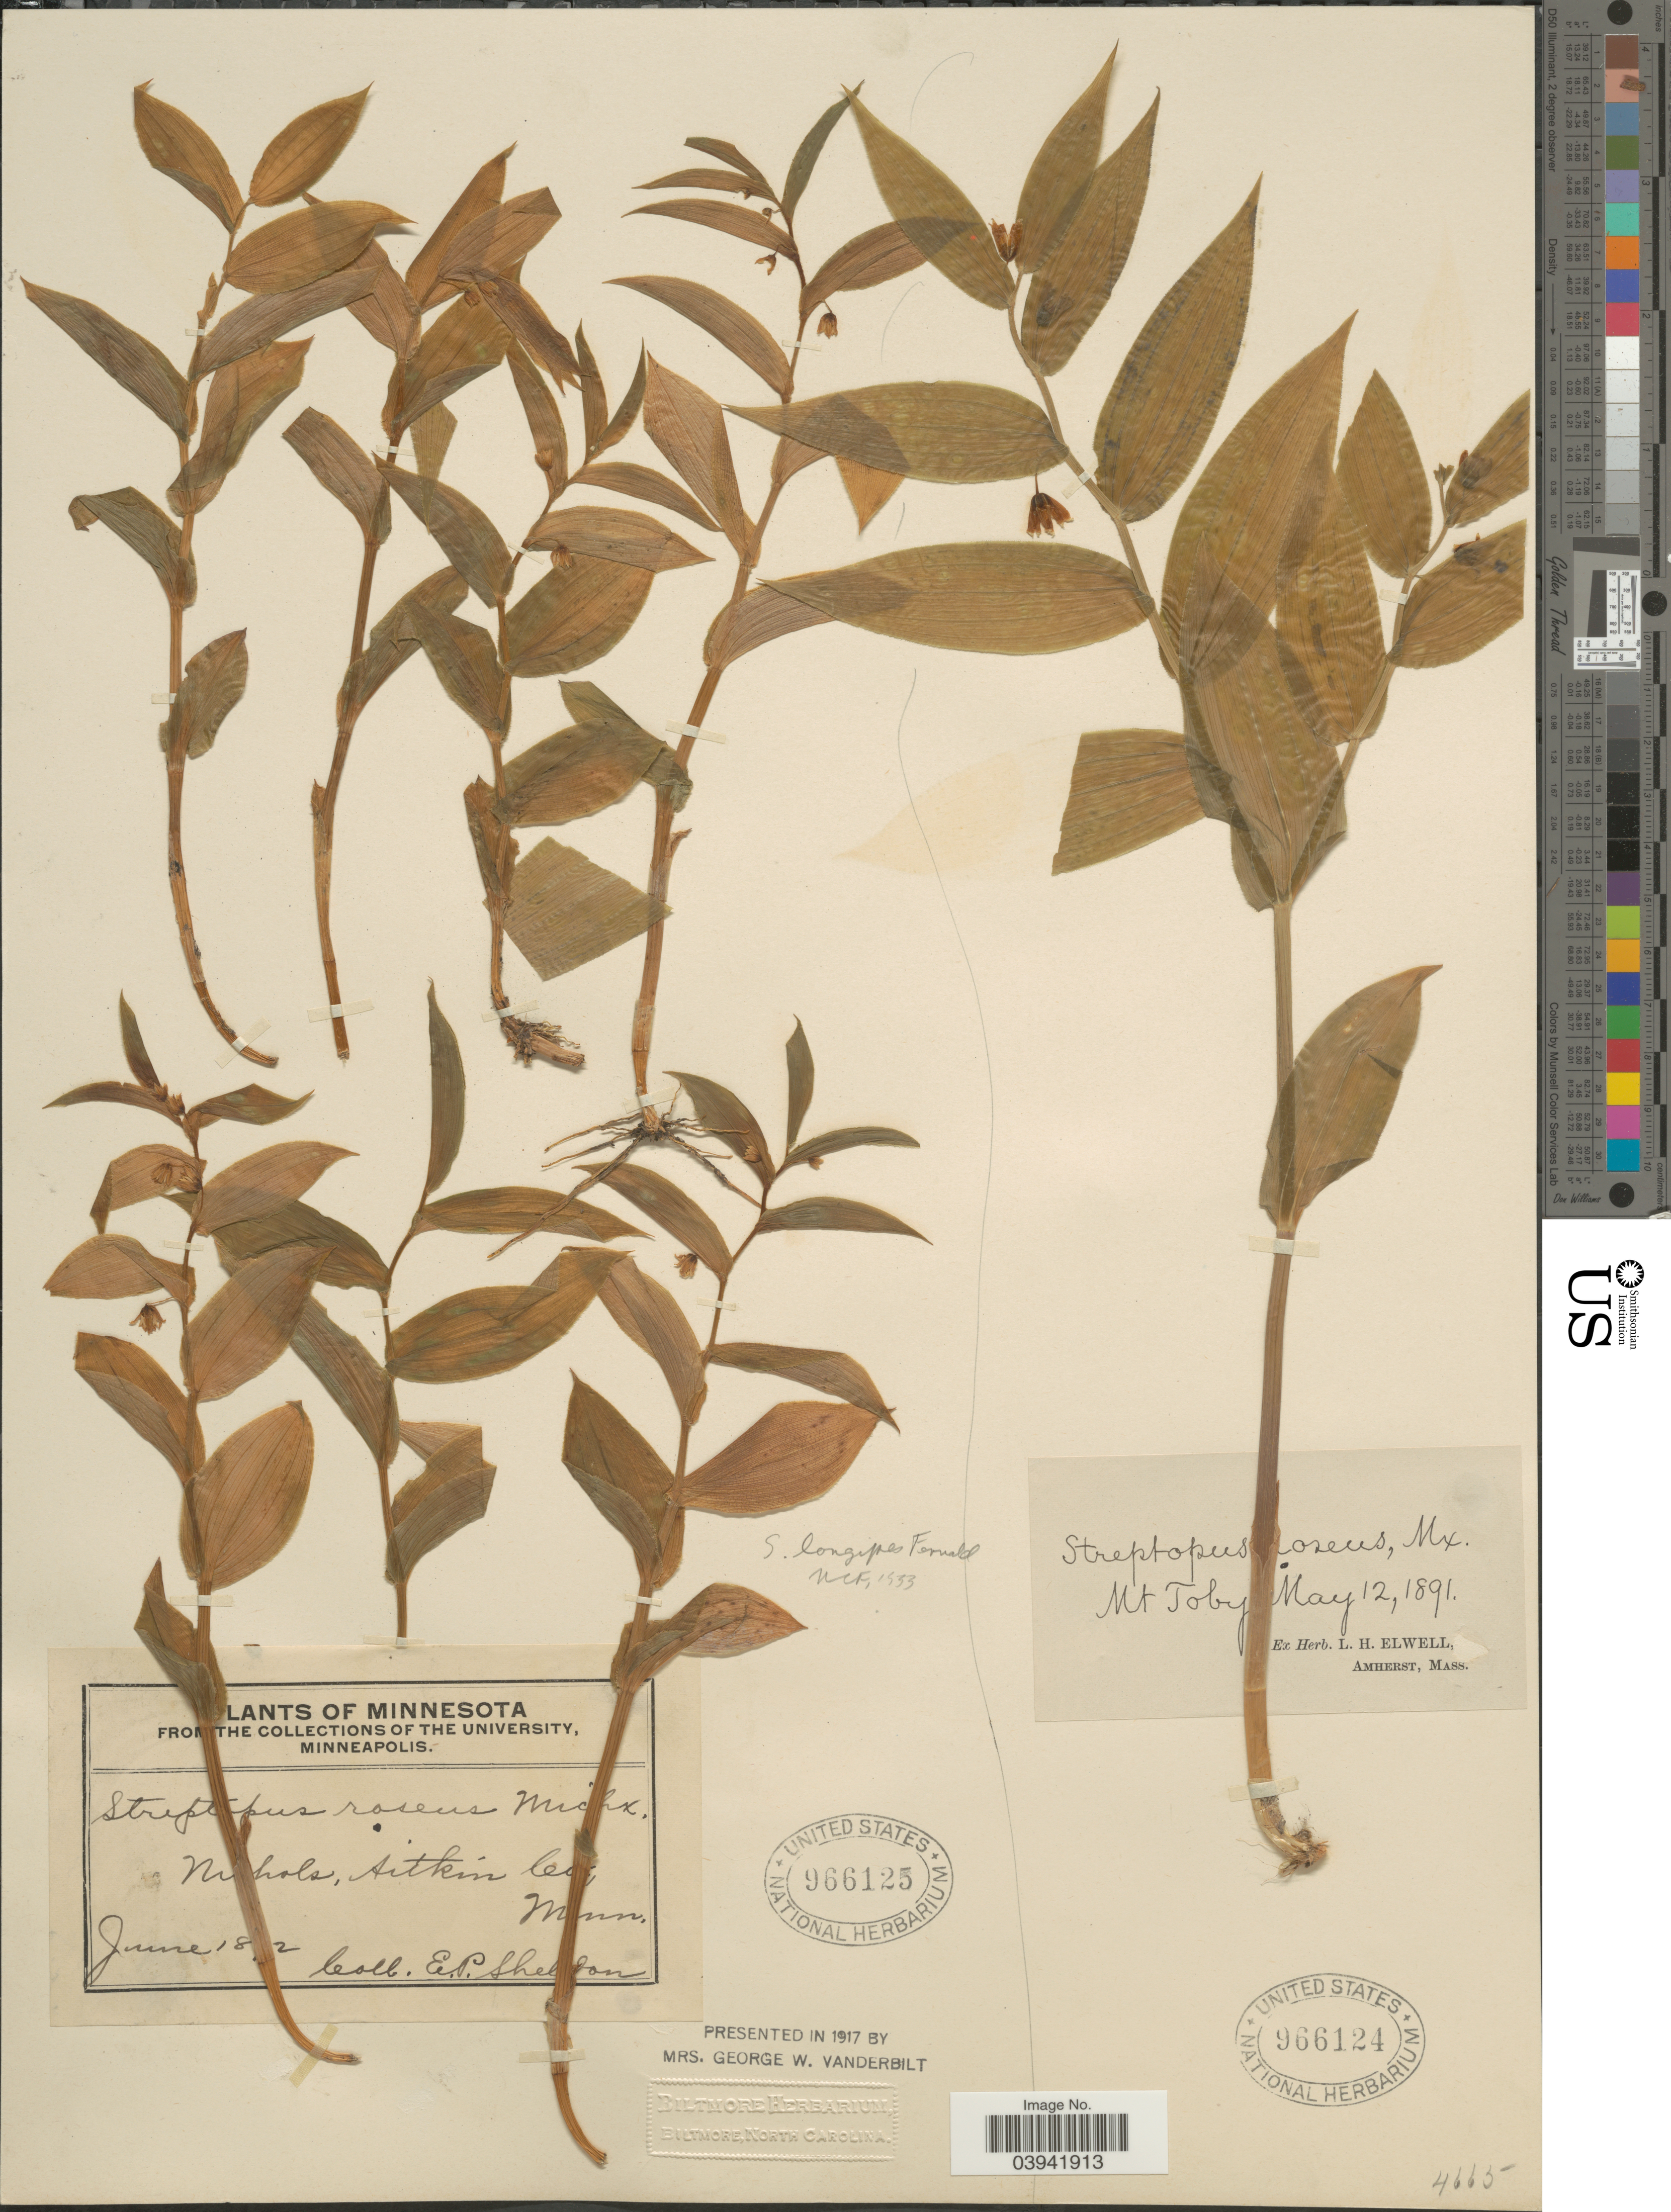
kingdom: Plantae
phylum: Tracheophyta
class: Liliopsida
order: Liliales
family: Liliaceae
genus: Streptopus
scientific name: Streptopus roseus var. longipes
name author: (Fernald) Fassett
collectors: ex herb. L. H. Elwell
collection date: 1891-05-12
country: United States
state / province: Massachusetts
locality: Mt. Toby. Amherst.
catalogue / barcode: US 966124